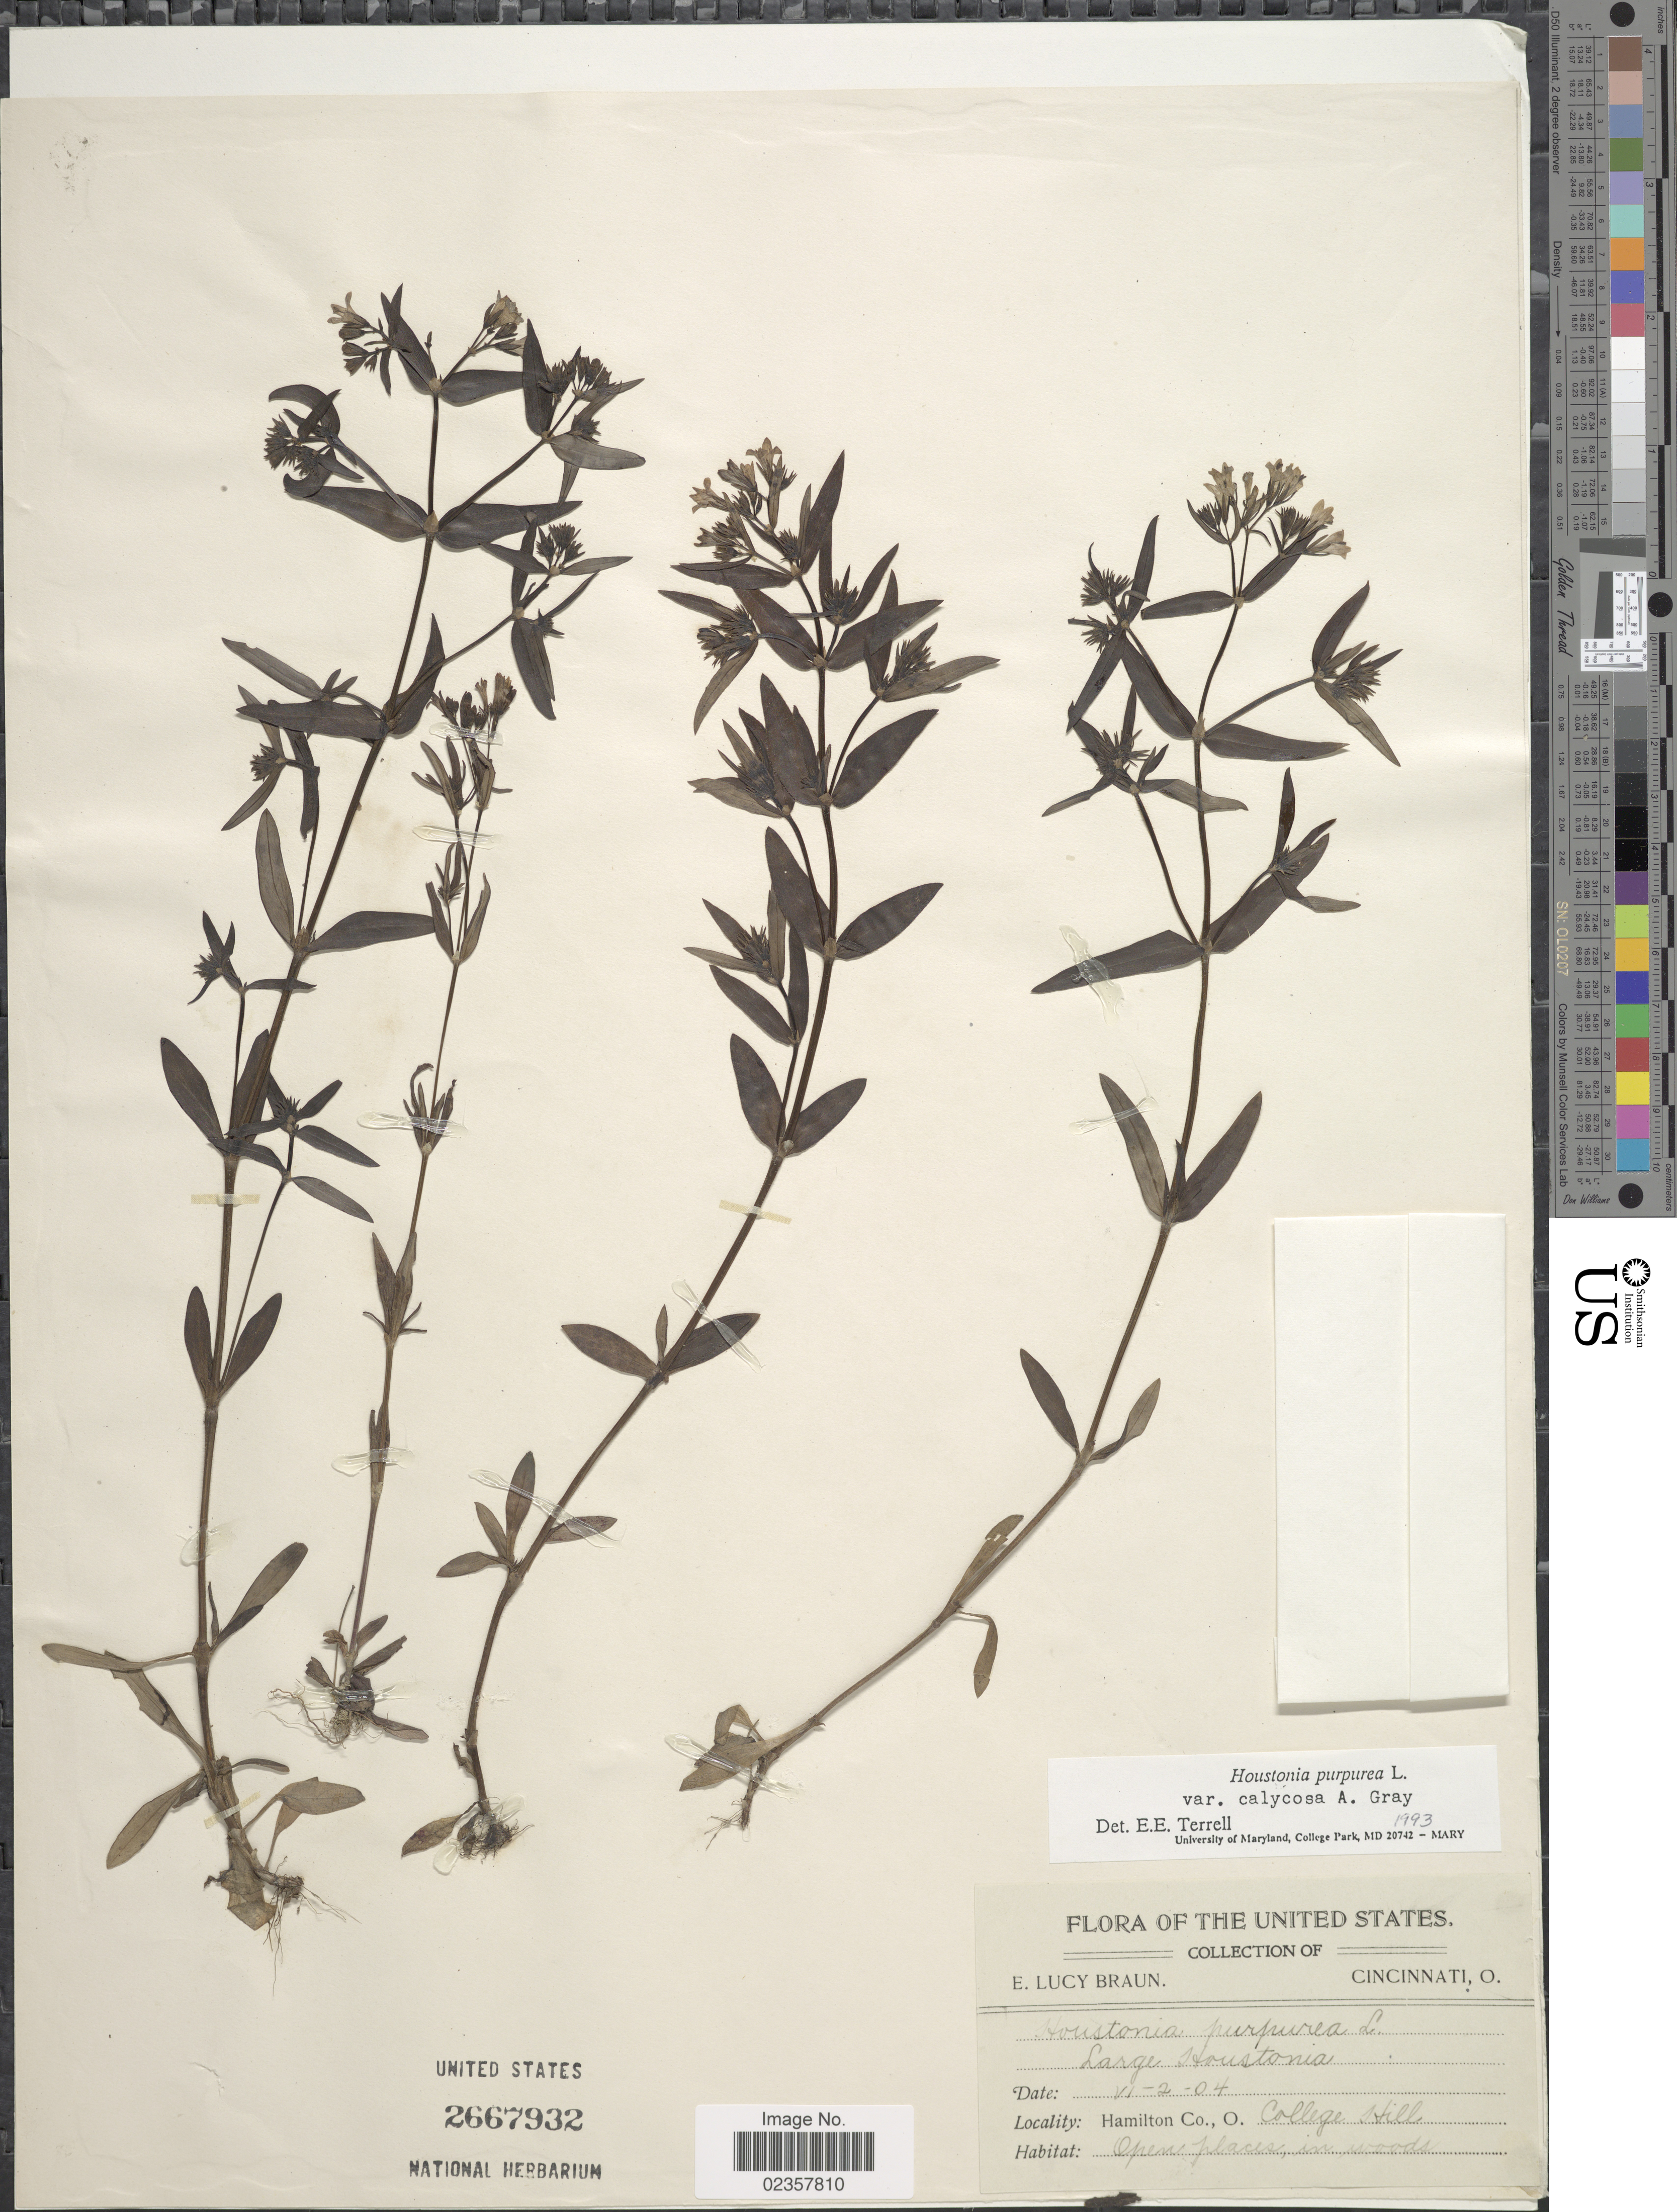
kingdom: Plantae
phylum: Tracheophyta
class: Magnoliopsida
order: Gentianales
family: Rubiaceae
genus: Houstonia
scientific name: Houstonia purpurea var. calycosa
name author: A. Gray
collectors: E. L. Braun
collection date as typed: Transcribed d/m/y: 2/6/4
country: United States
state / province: Ohio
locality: Hamilton Co., O. College Hill.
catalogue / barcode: US 2667932